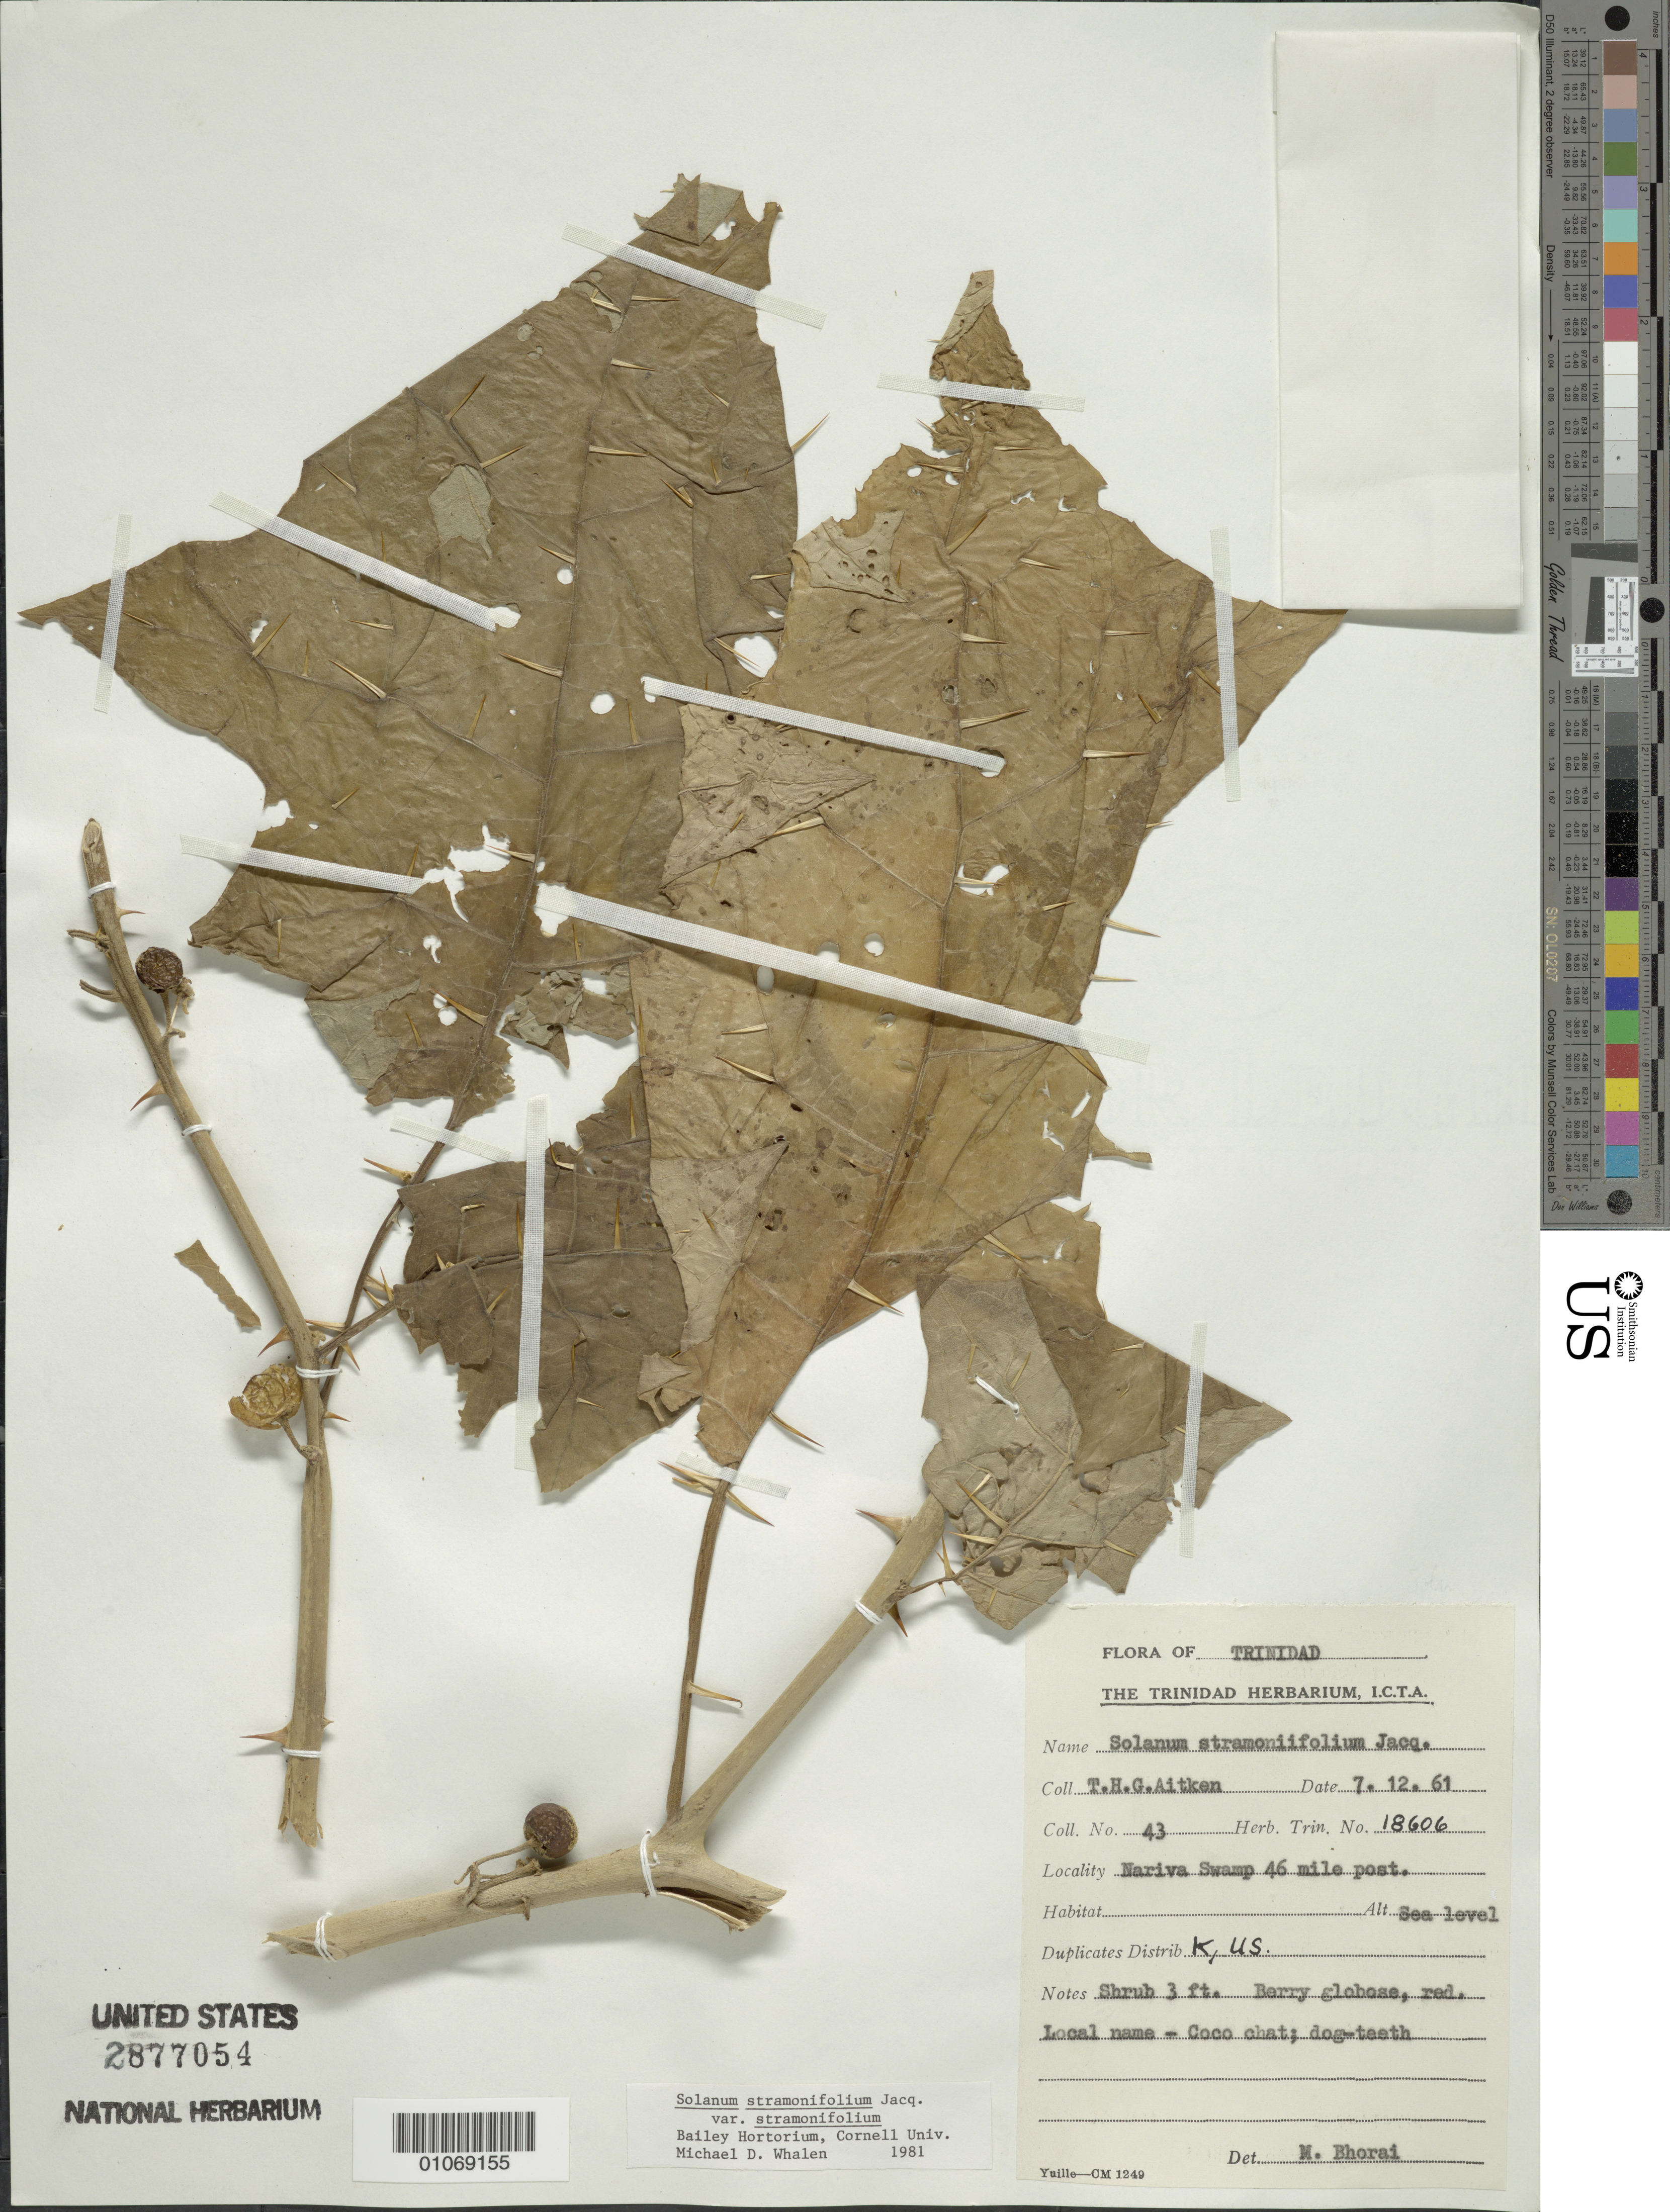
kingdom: Plantae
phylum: Tracheophyta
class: Magnoliopsida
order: Solanales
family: Solanaceae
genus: Solanum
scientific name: Solanum stramoniifolium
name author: Jacq.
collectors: T. Aitken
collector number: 18606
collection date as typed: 12 Jul 1961 or 07 Dec 1961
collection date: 1961-07-12 or 1961-12-07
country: Trinidad and Tobago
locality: Nariva Swamp 45 miles post.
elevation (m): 0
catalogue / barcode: US 2877054